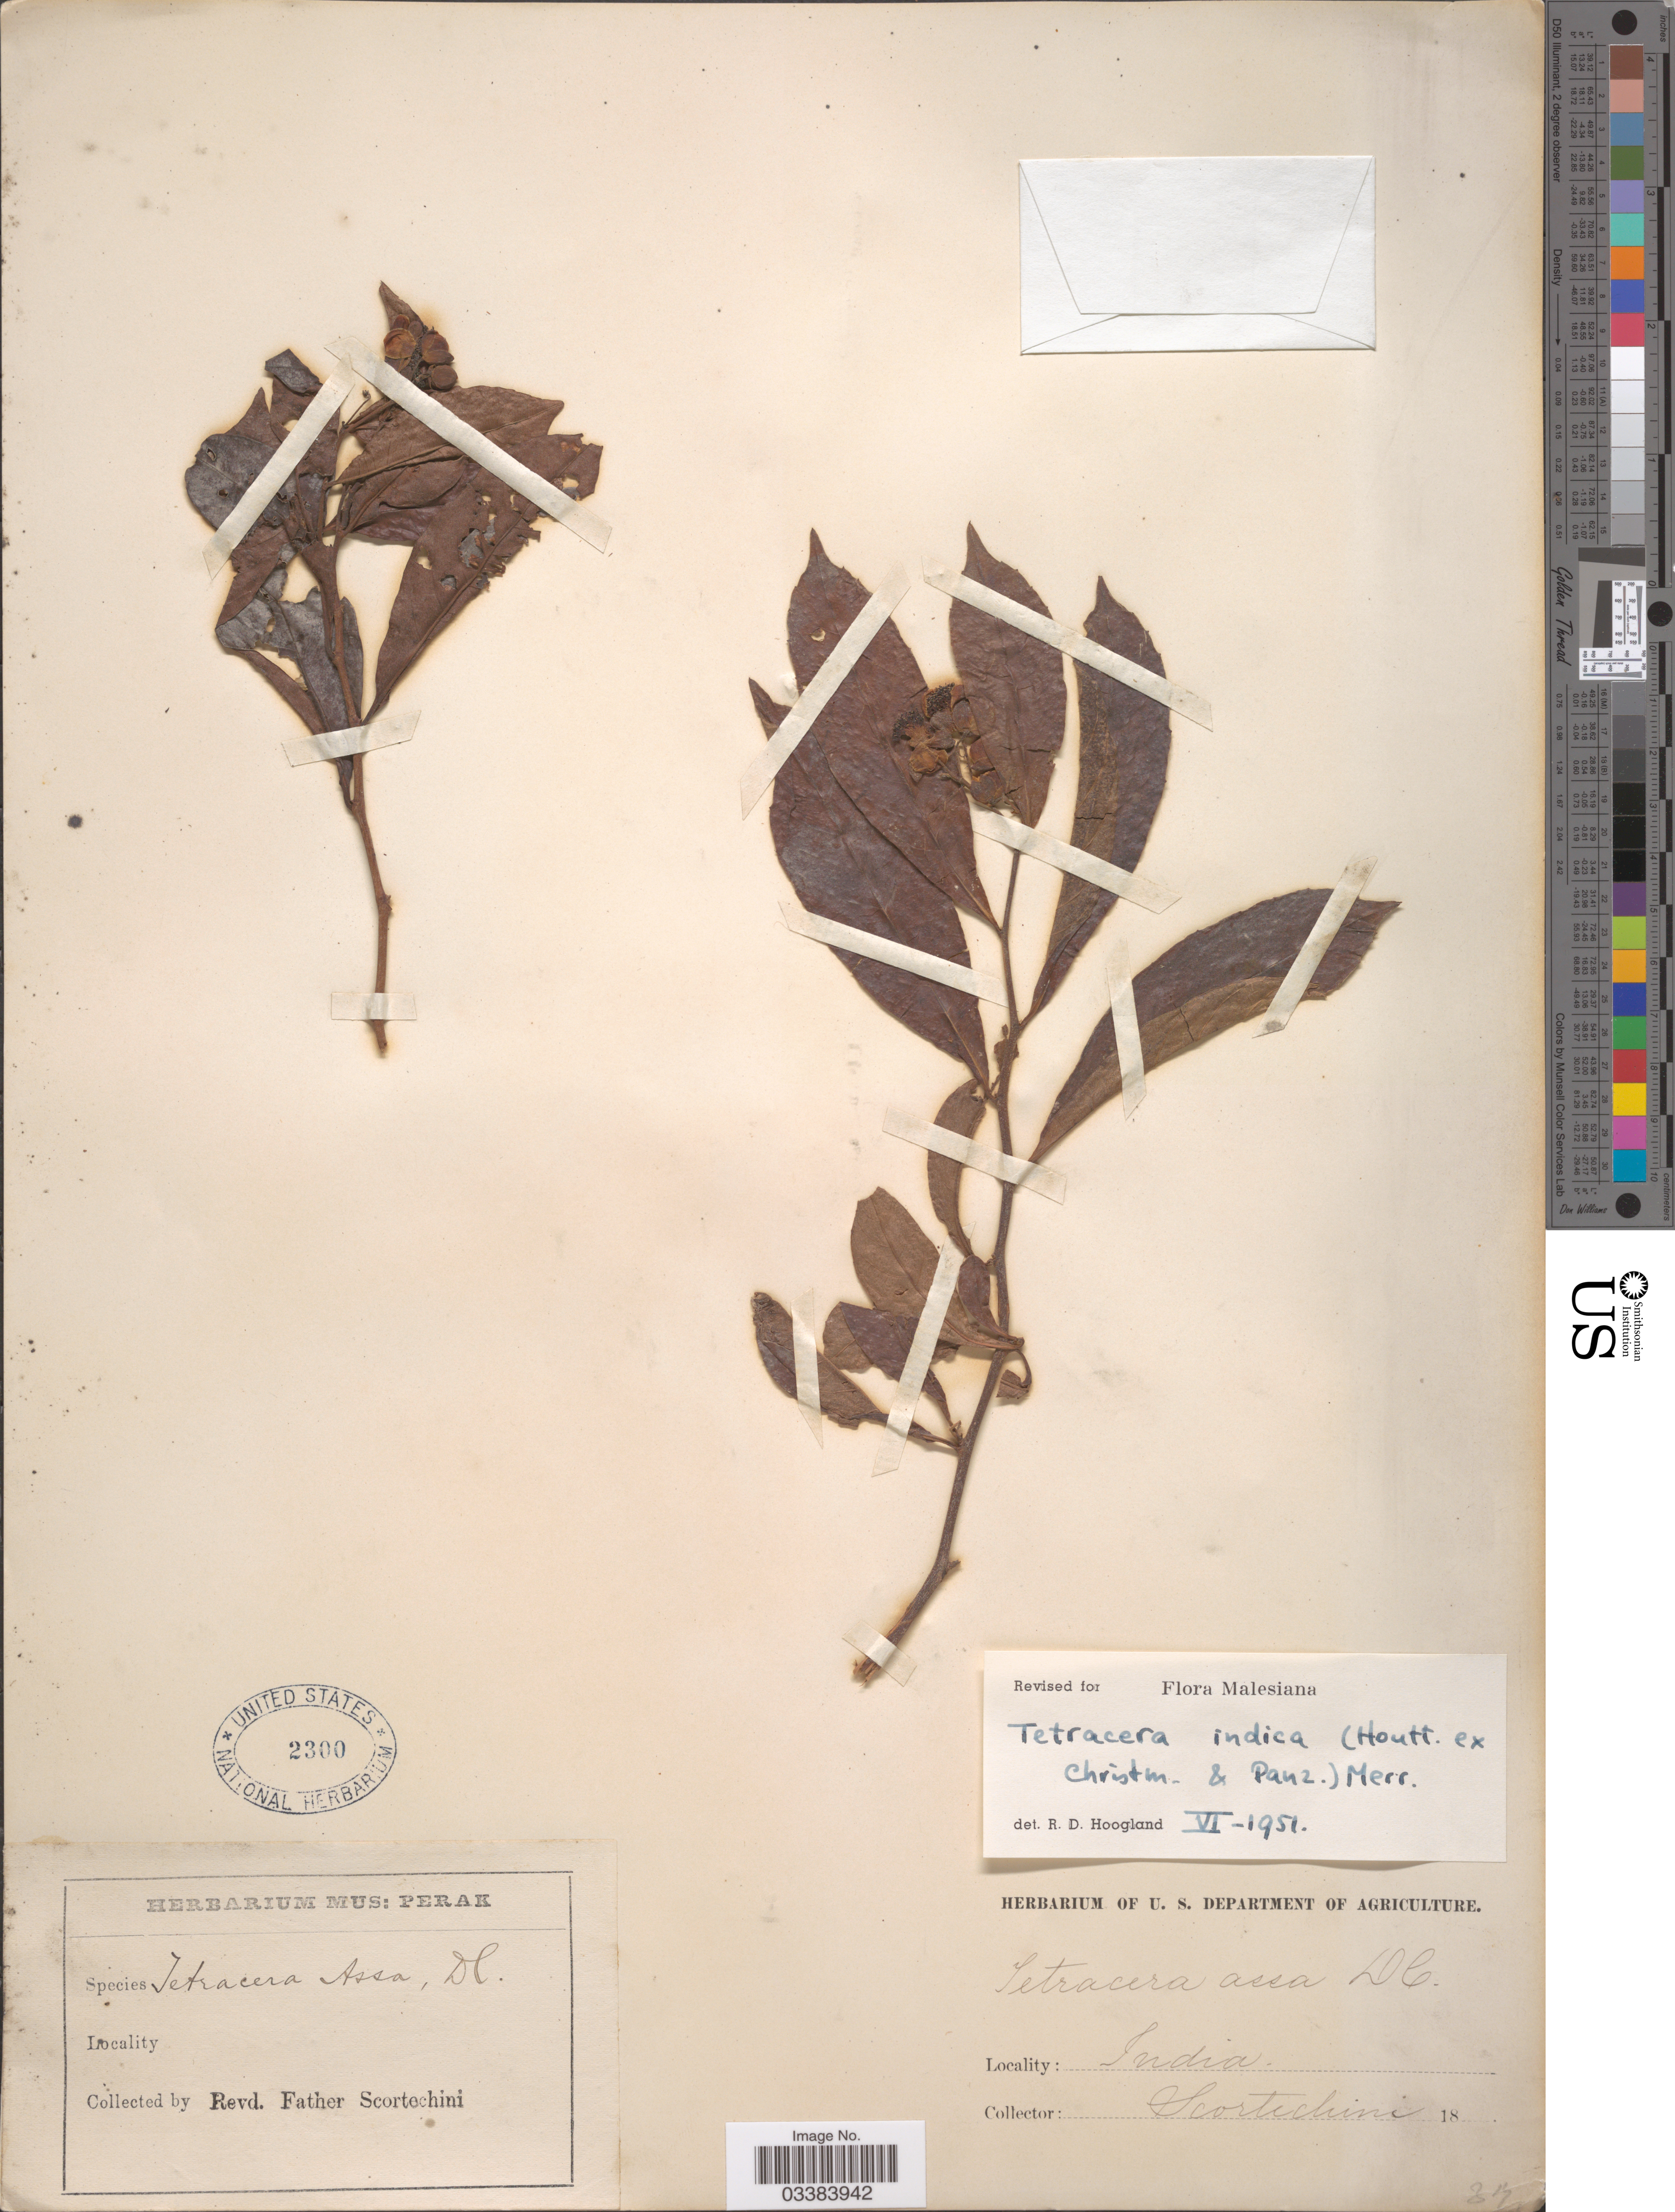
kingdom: Plantae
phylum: Tracheophyta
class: Magnoliopsida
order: Dilleniales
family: Dilleniaceae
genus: Tetracera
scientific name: Tetracera indica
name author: Merr.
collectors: Fr. Scortechini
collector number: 37?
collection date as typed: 18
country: India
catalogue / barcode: US 2300